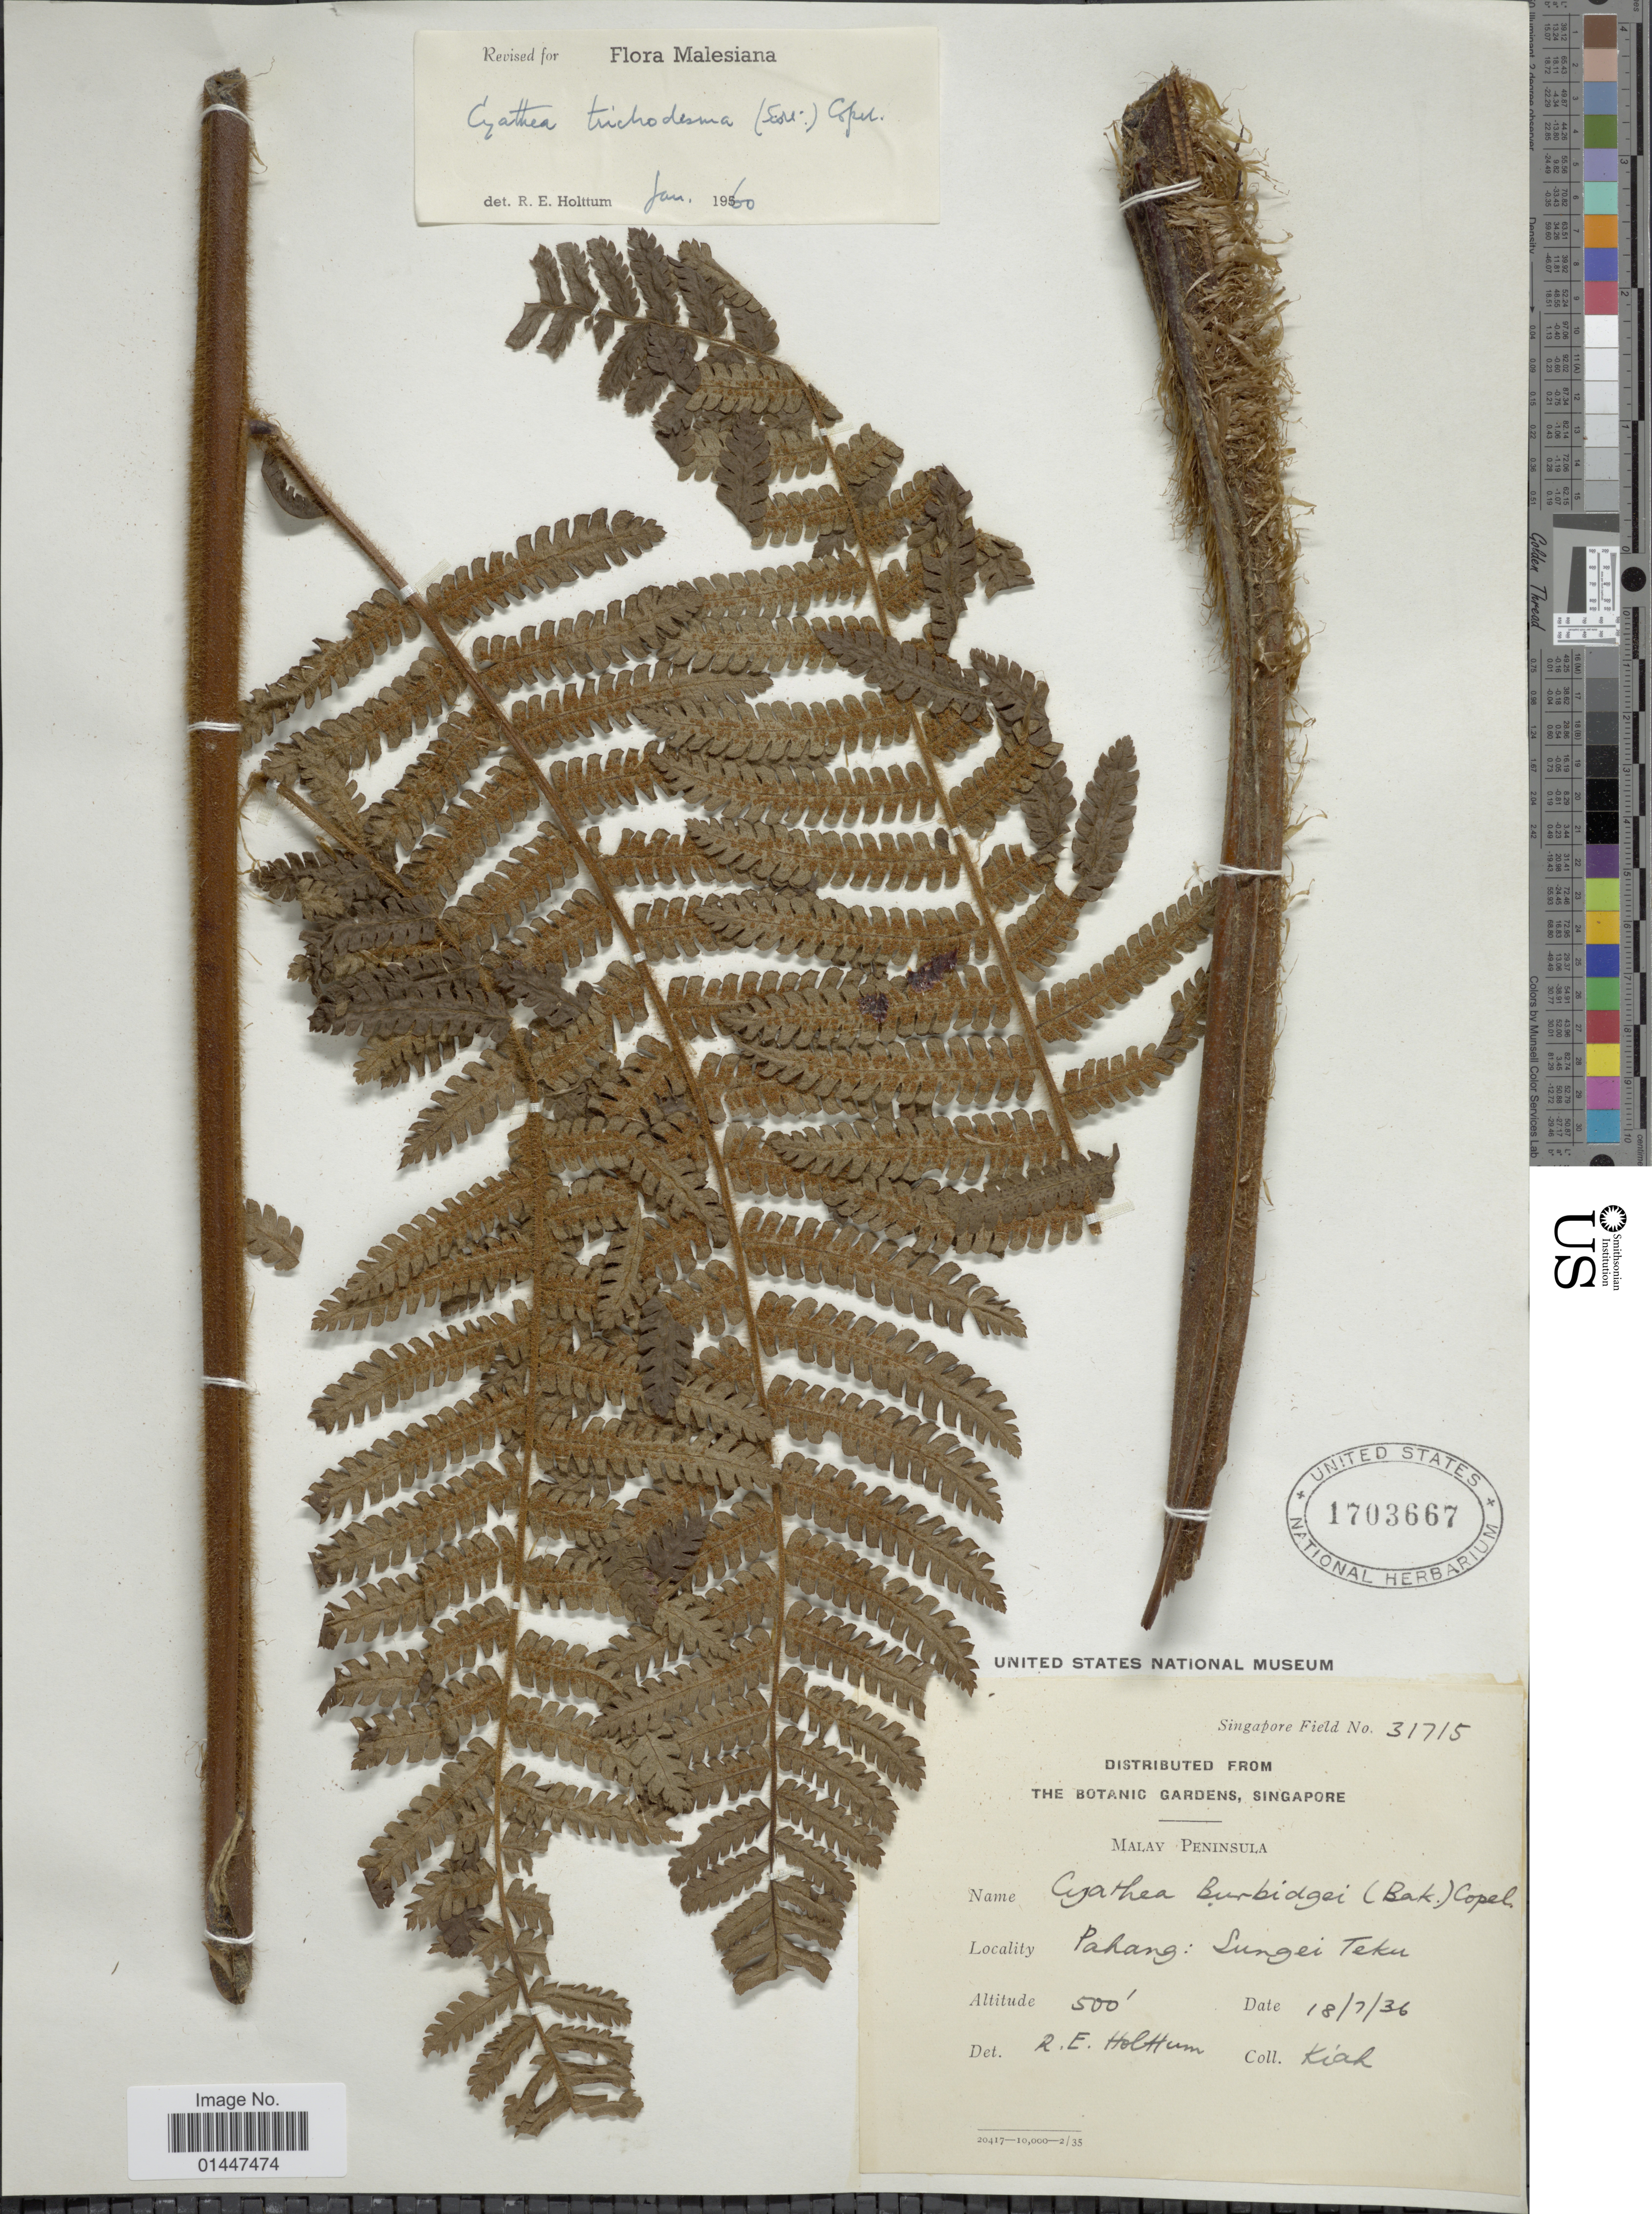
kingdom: Plantae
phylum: Tracheophyta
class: Polypodiopsida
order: Cyatheales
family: Cyatheaceae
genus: Sphaeropteris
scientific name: Sphaeropteris trichodesma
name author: (Scort. ex Bedd.) R.M. Tryon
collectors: -. Kiah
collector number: Singapore Field 31715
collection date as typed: Transcribed d/m/y: 18/7/36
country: Malaysia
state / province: Pahang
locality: Malay Peninsula. Sungei Teku.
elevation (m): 152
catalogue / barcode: US 1703667